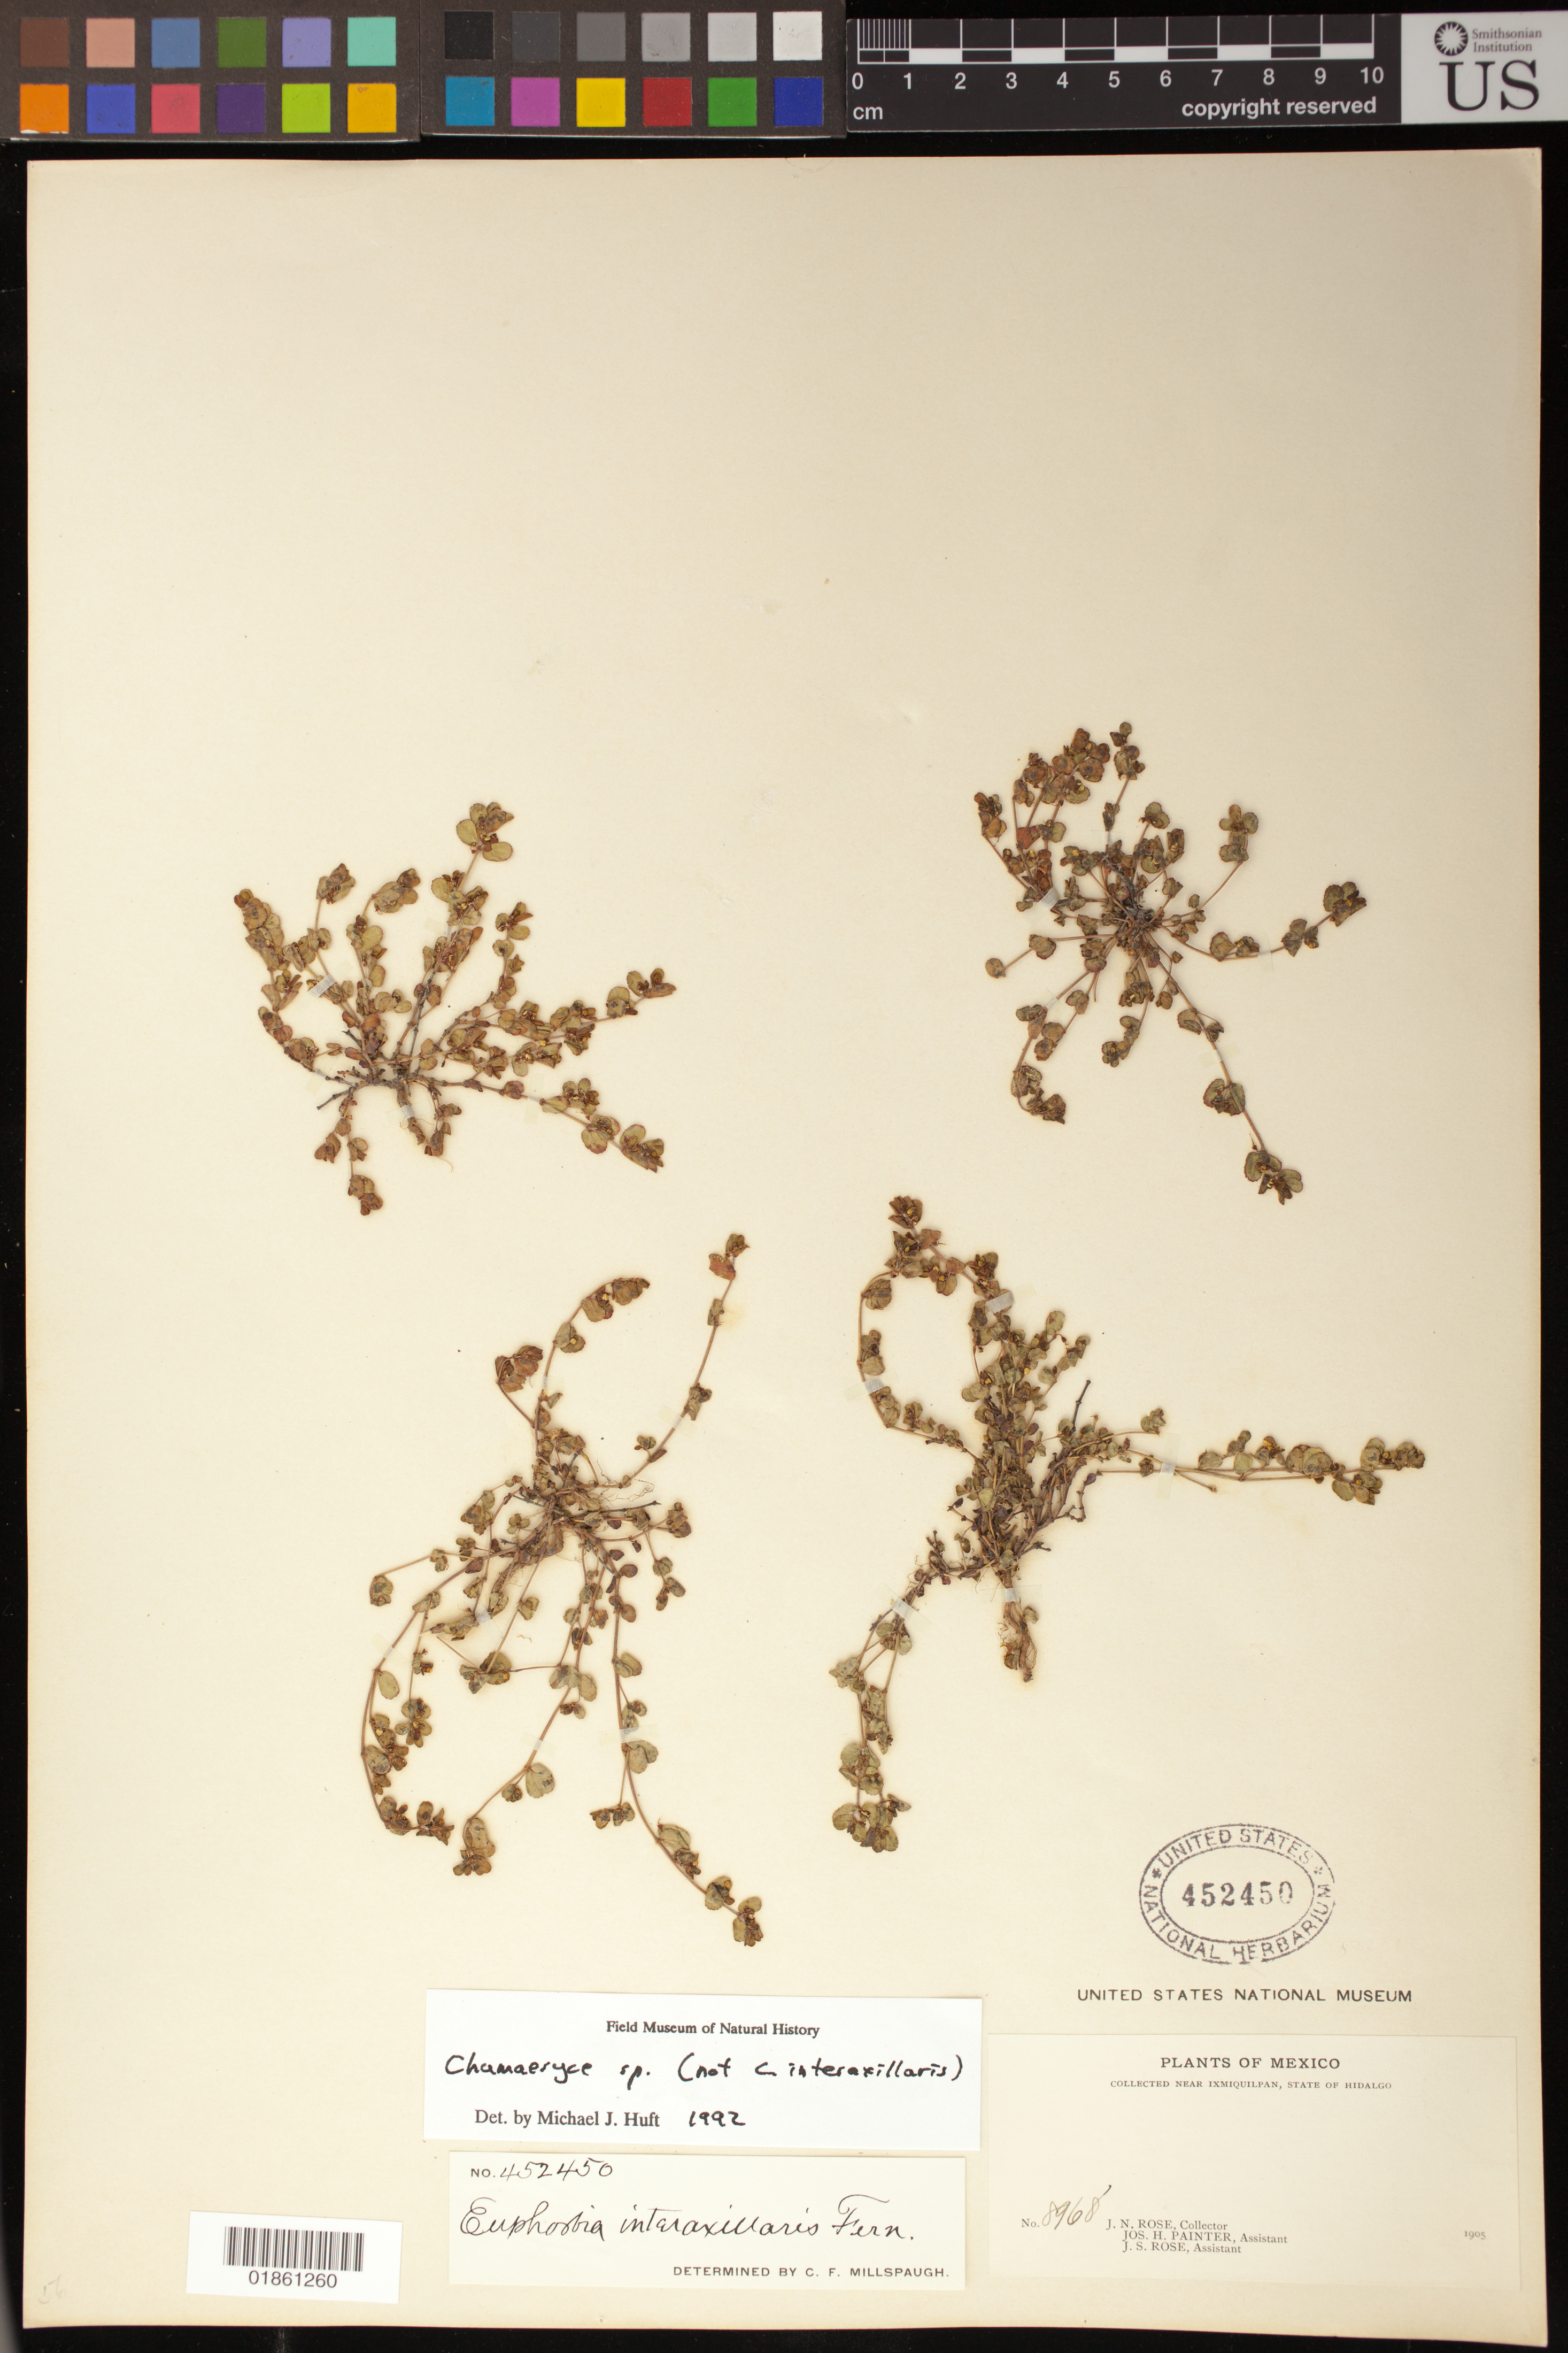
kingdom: Plantae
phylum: Tracheophyta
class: Magnoliopsida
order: Malpighiales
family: Euphorbiaceae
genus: Euphorbia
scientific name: Euphorbia sp.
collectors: J. N. Rose, J. H. Painter & J. S. Rose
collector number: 8968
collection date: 1905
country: Mexico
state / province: Hidalgo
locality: Near Ixmiquilpan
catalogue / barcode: US 452450